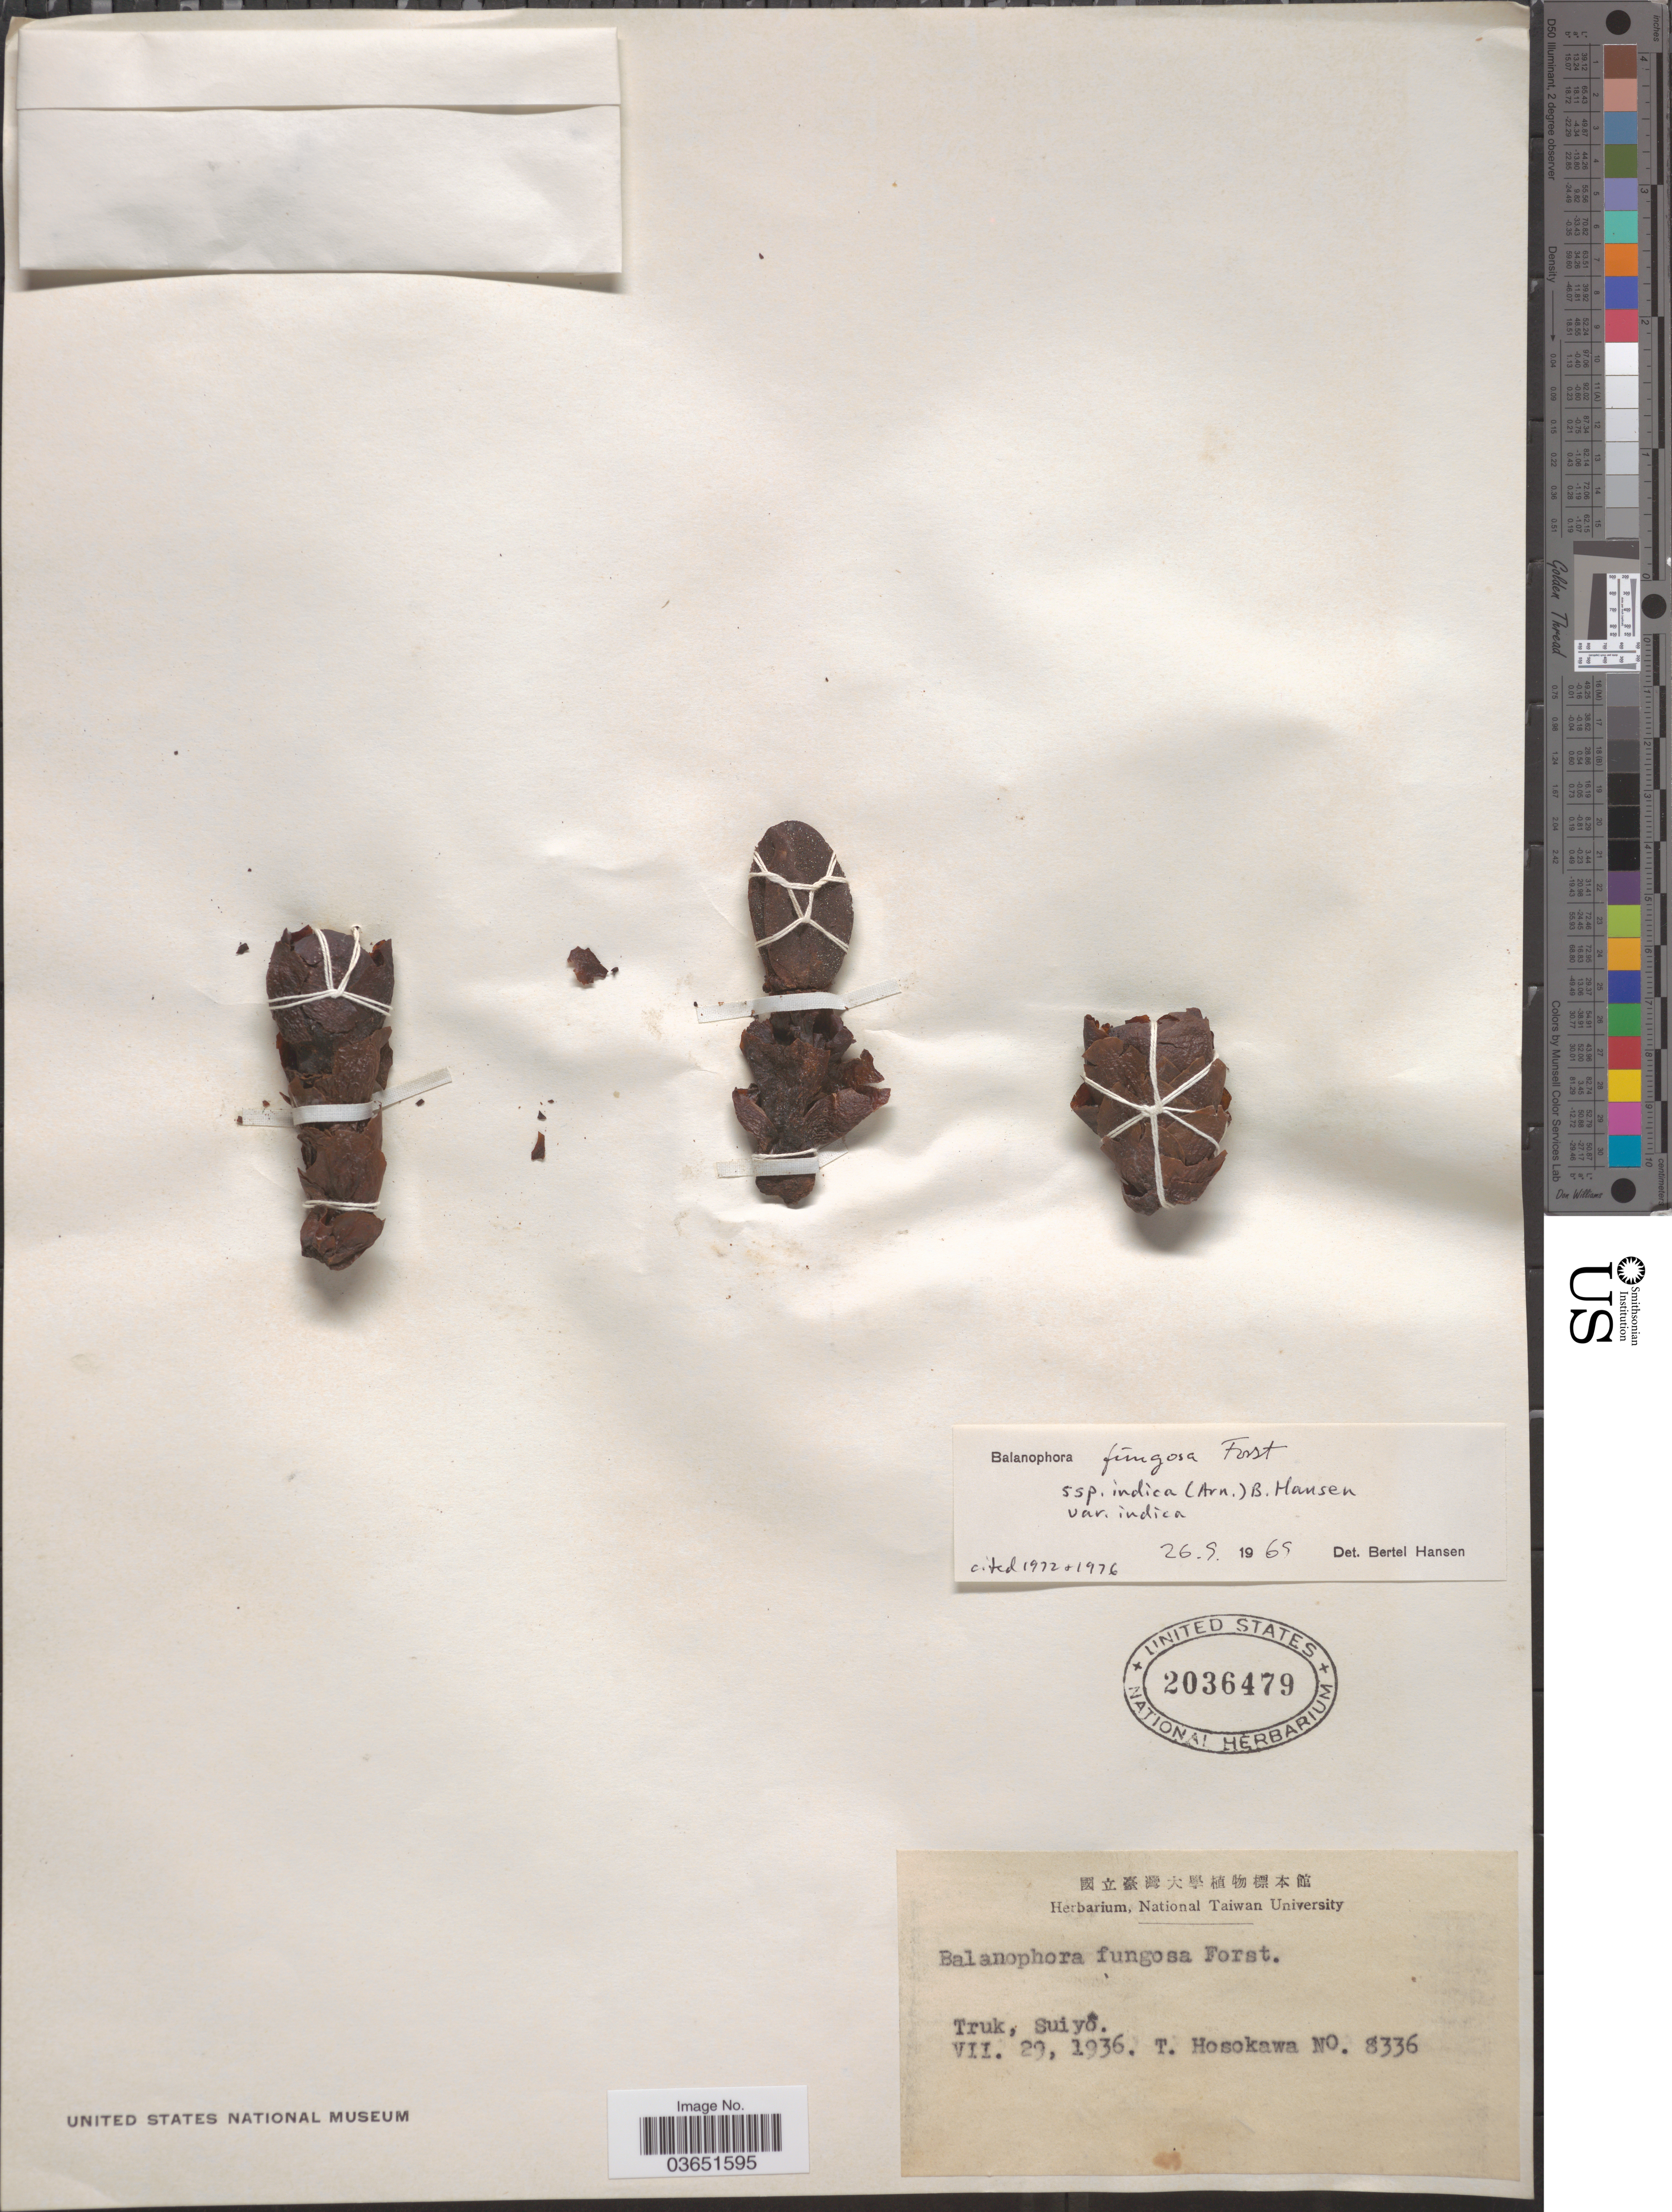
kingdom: Plantae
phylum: Tracheophyta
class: Magnoliopsida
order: Santalales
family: Balanophoraceae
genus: Balanophora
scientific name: Balanophora fungosa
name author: J.R. Forst. & G. Forst.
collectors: T. Hosokawa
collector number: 8336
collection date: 1936-07-29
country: Micronesia, Federated States of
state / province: Truk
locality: Truk. Suiyô.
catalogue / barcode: US 2036479